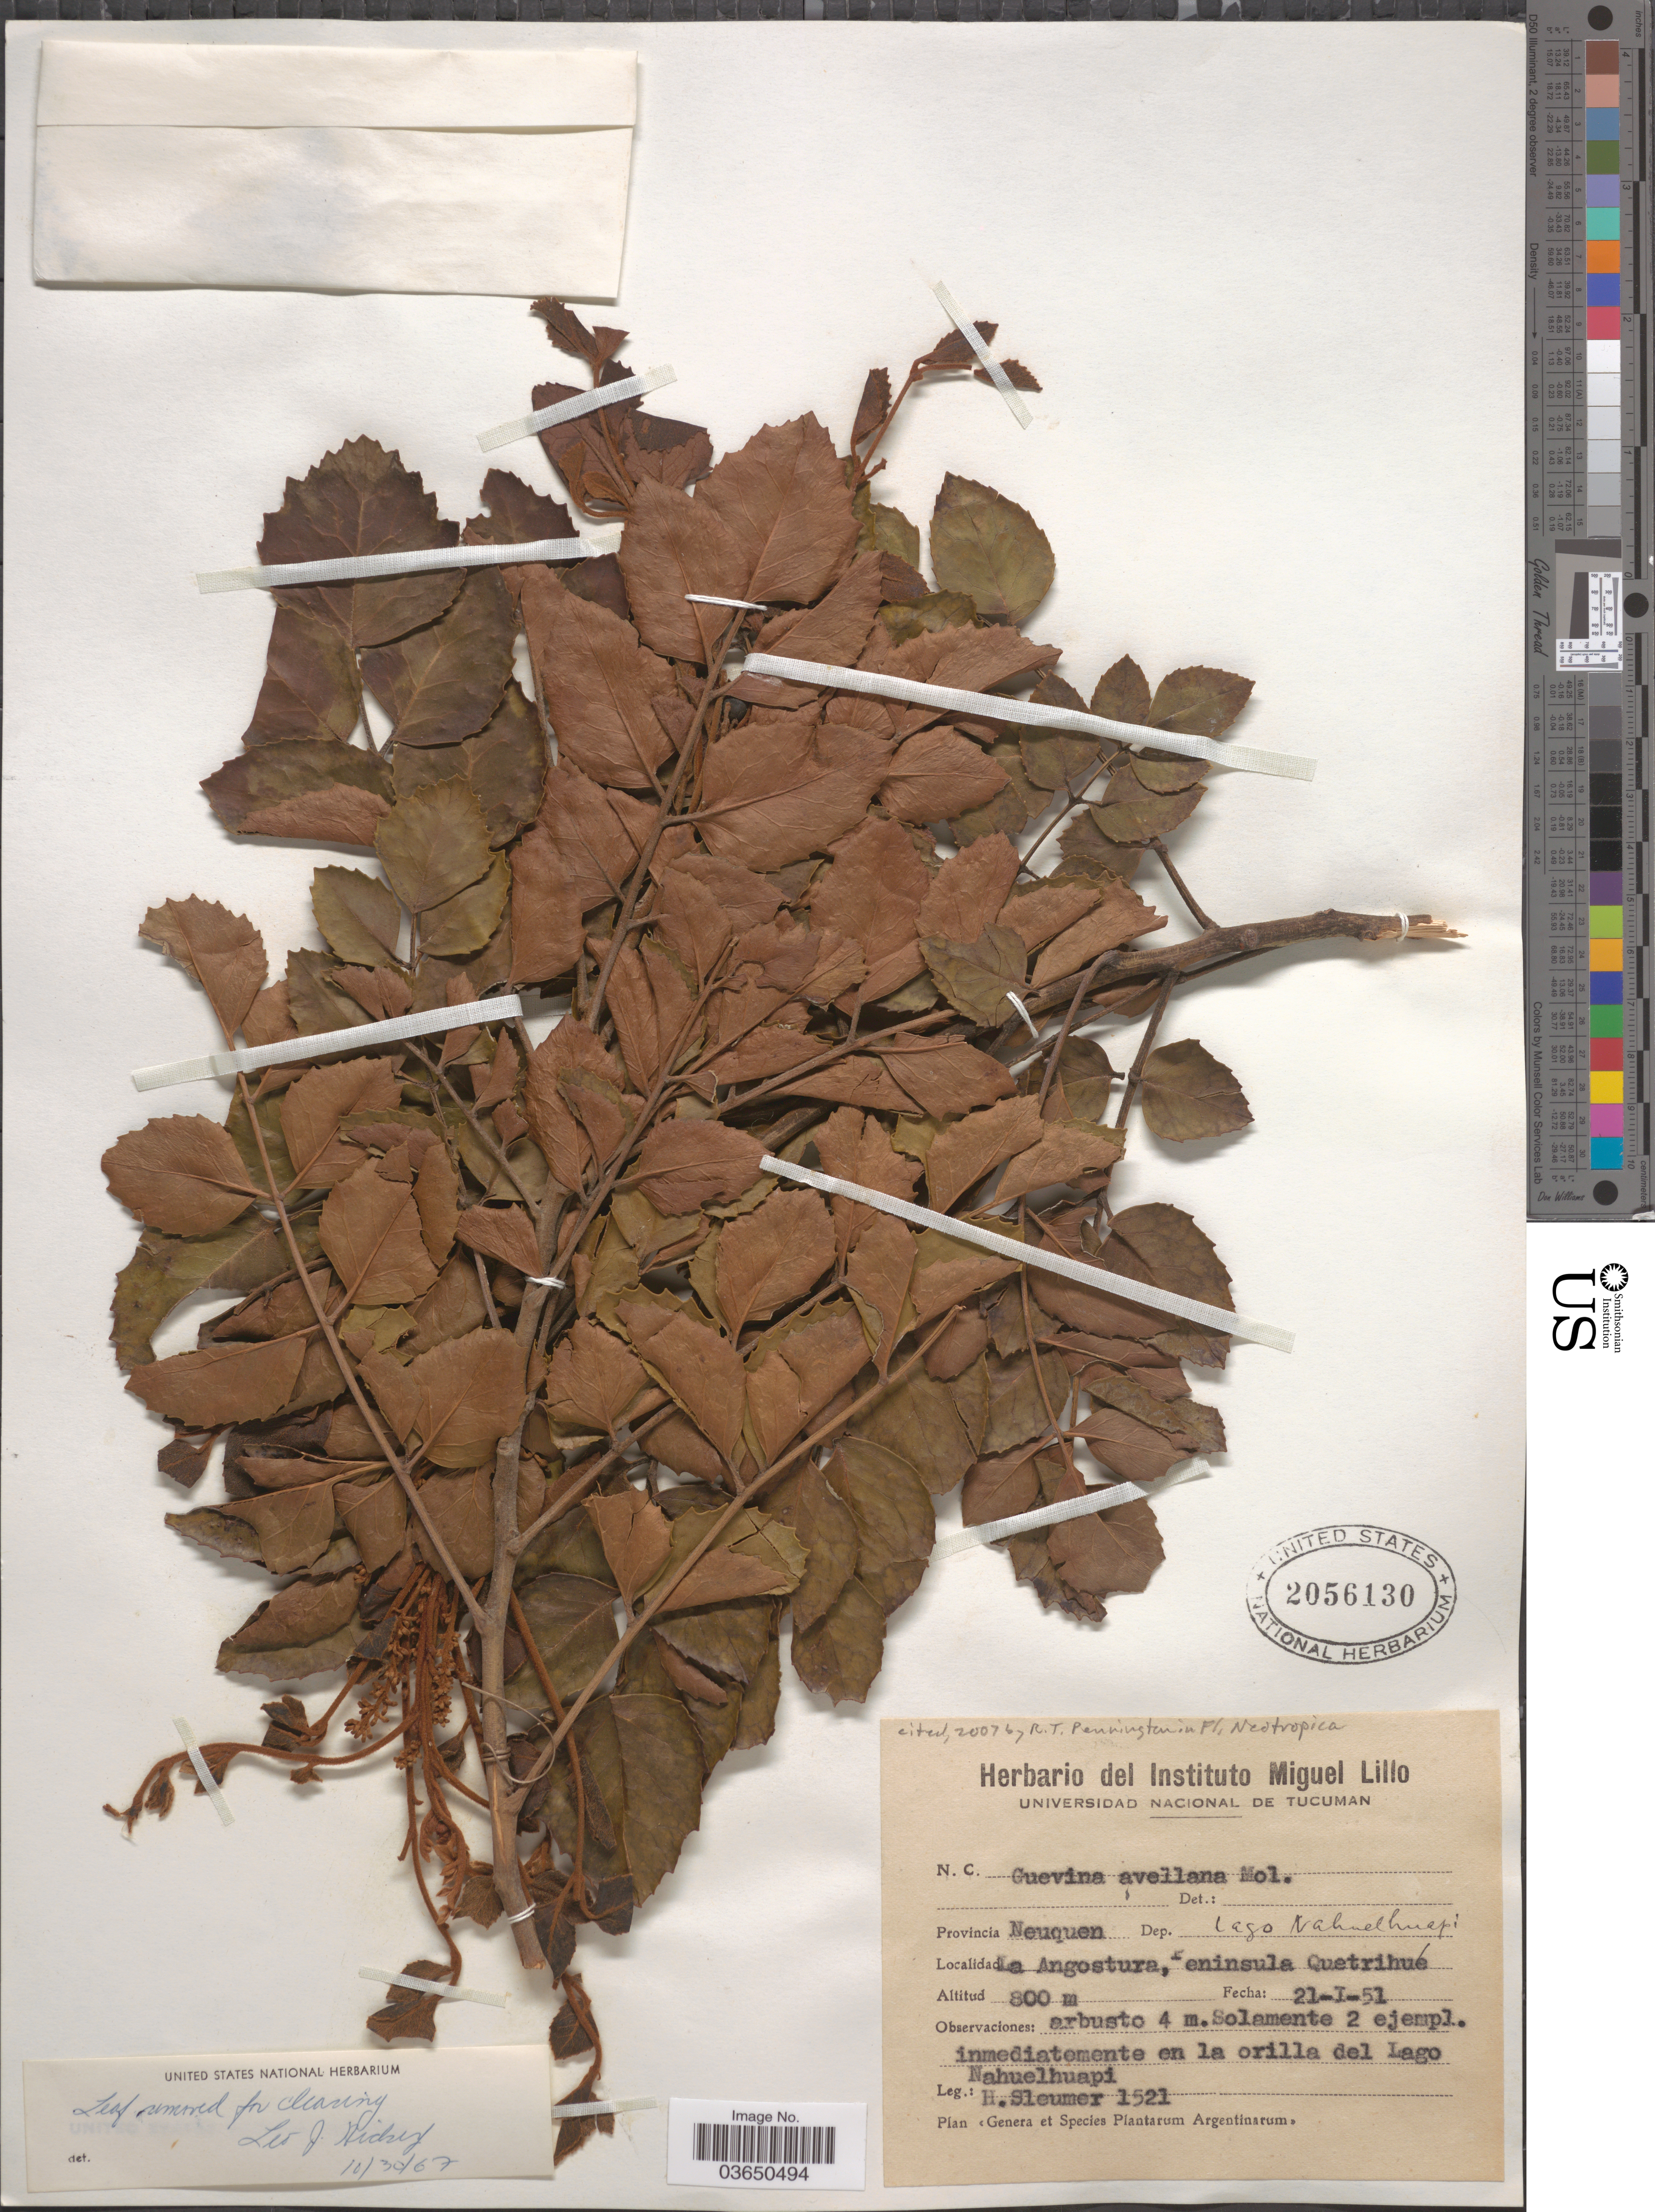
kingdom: Plantae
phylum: Tracheophyta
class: Magnoliopsida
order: Proteales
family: Proteaceae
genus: Gevuina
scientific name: Gevuina avellana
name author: Molina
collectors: H. O. Sleumer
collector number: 1521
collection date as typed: Transcribed d/m/y: 21/1/51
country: Argentina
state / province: Neuquen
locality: Dep. Lago Nahuelhuapi. La Angostura, Peninsula Quetrihué.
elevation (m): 800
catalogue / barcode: US 2056130